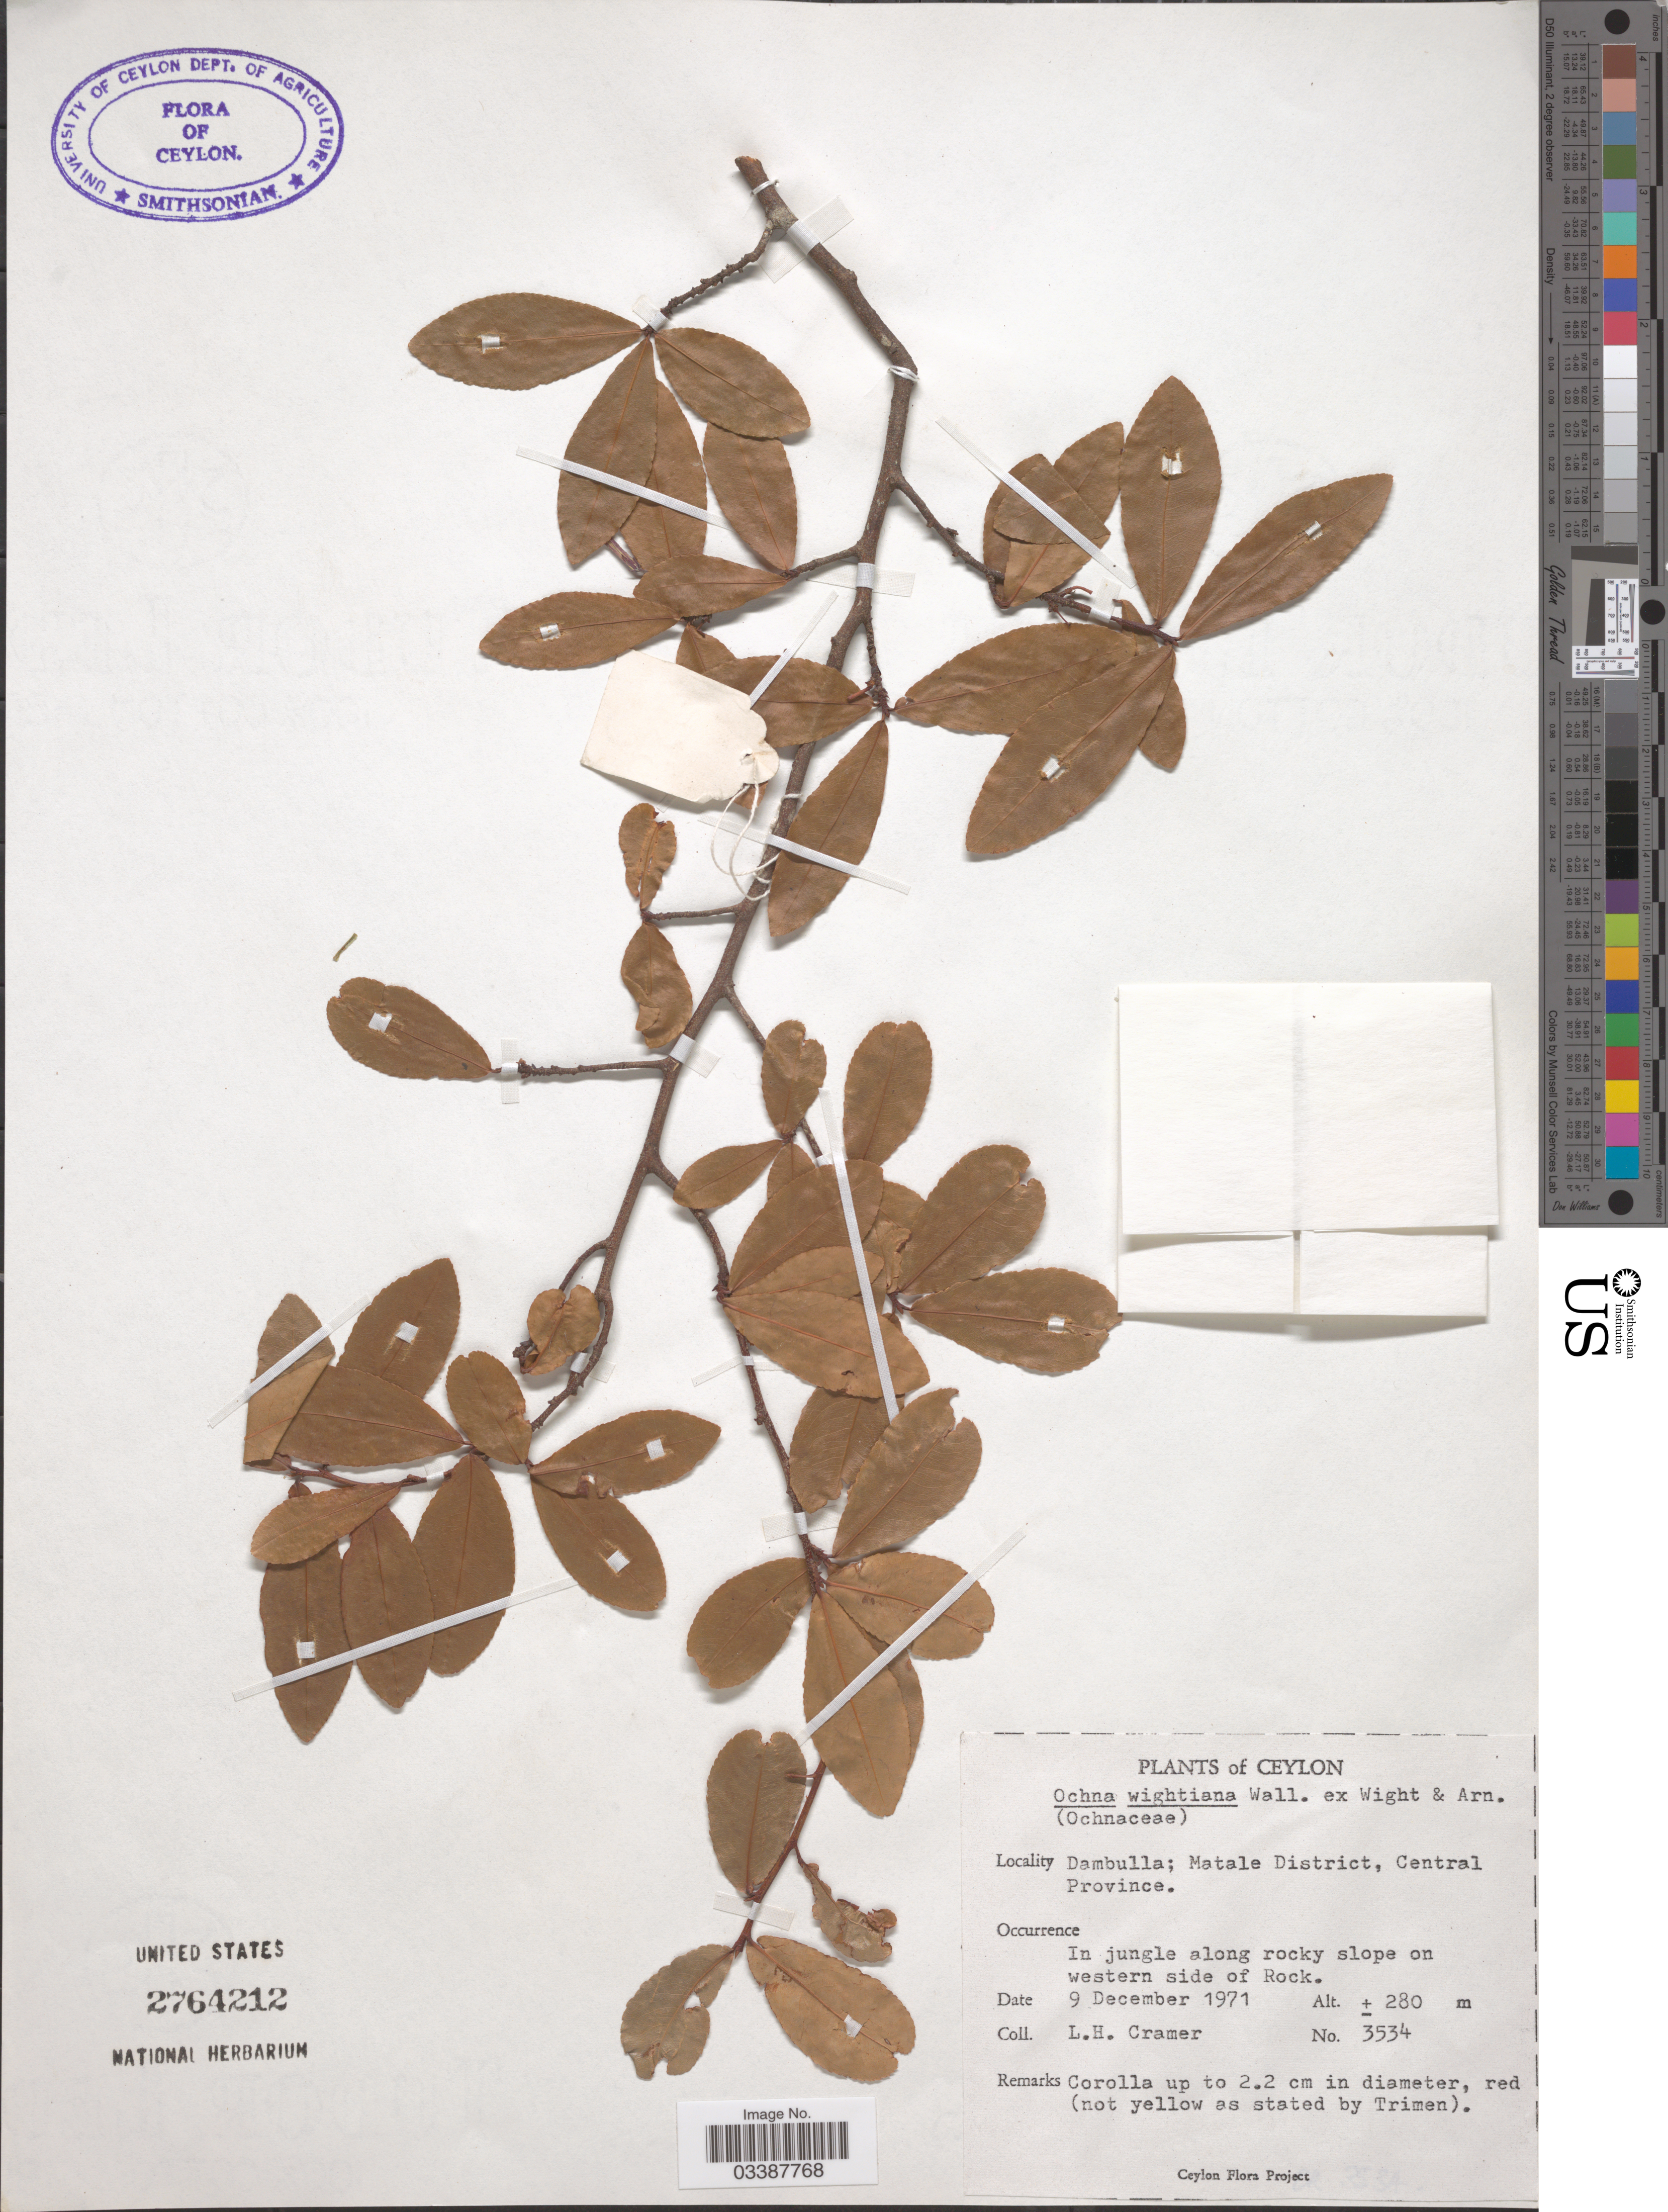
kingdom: Plantae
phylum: Tracheophyta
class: Magnoliopsida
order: Malpighiales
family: Ochnaceae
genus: Ochna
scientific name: Ochna wightiana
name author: Wall.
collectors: L. H. Cramer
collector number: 3534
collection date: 1971-12-09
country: Sri Lanka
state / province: Central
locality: Ceylon. Dambulla; Matale District. In jungle along rocky slope on western side of Rock.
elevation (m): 280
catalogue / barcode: US 2764212